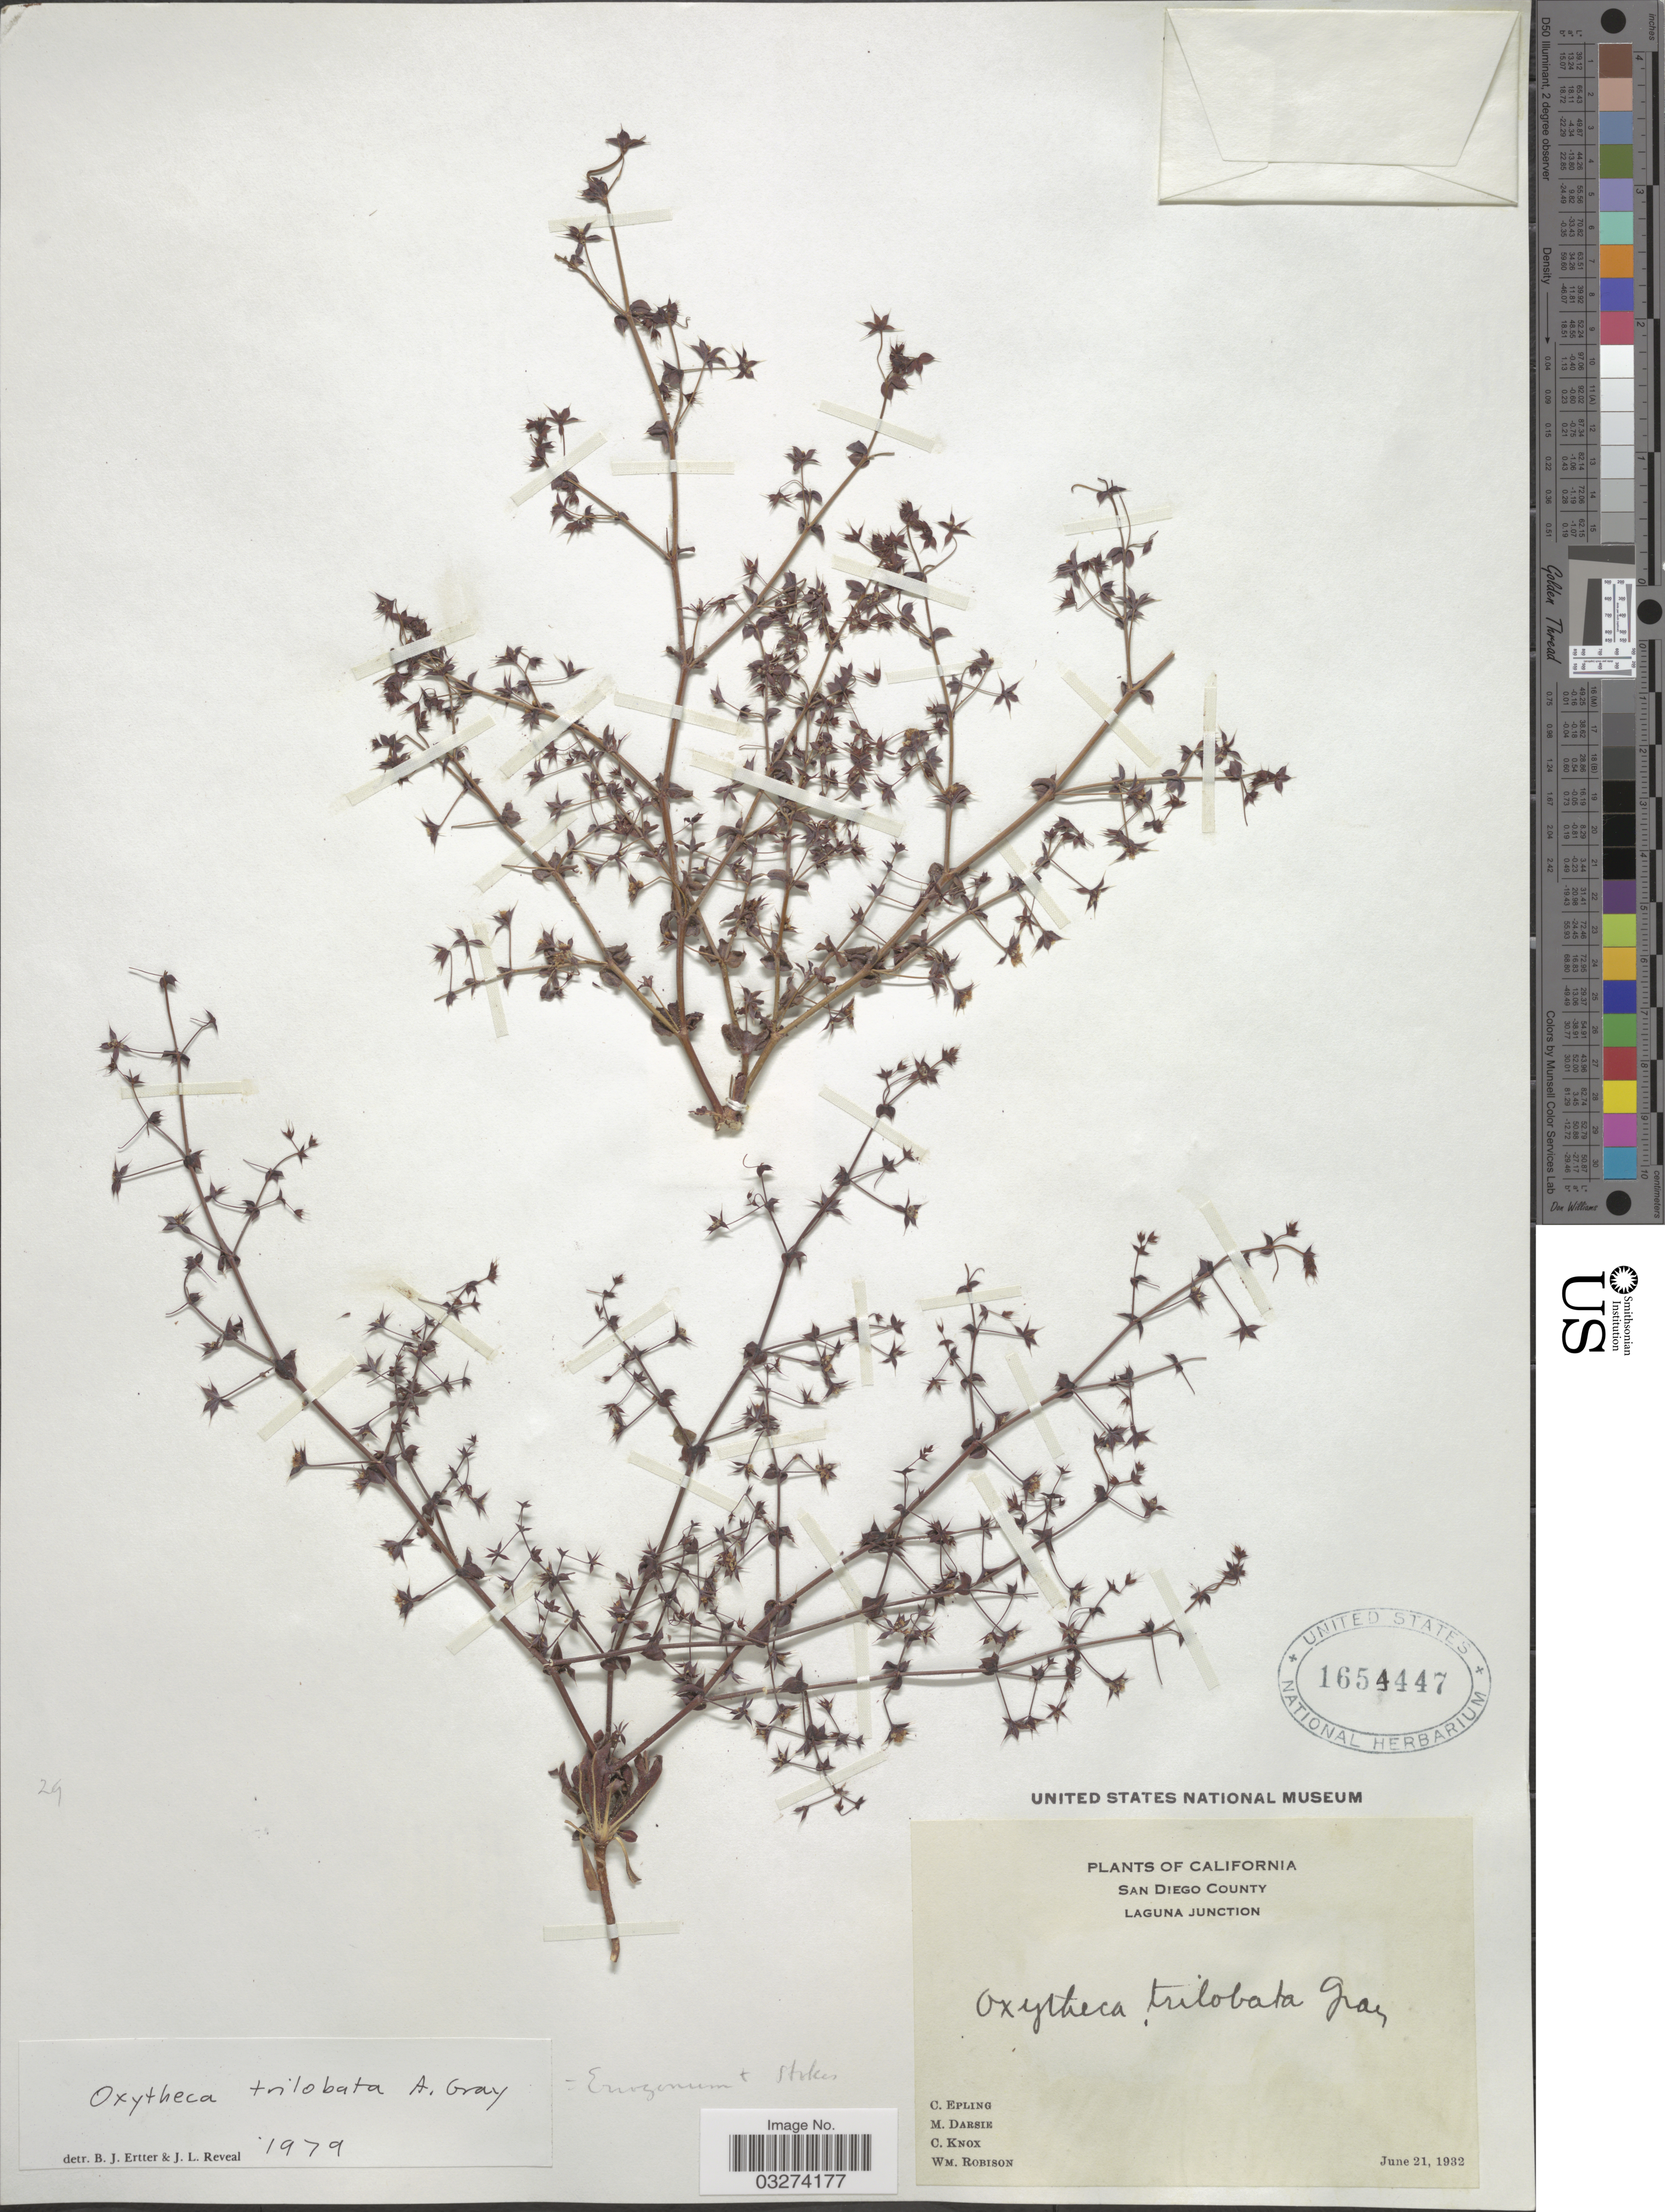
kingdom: Plantae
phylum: Tracheophyta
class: Magnoliopsida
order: Caryophyllales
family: Polygonaceae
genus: Sidotheca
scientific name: Sidotheca trilobata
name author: (A. Gray) Reveal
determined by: Strong, Mark T., (BOT), Smithsonian Institution - National Museum of Natural History (UNITED STATES)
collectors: C. C. Epling, M. Darsie, C. Knox & W. Robinson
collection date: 1932-06-21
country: United States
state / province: California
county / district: San Diego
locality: San Diego County. Laguna Junction.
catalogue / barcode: US 1654447